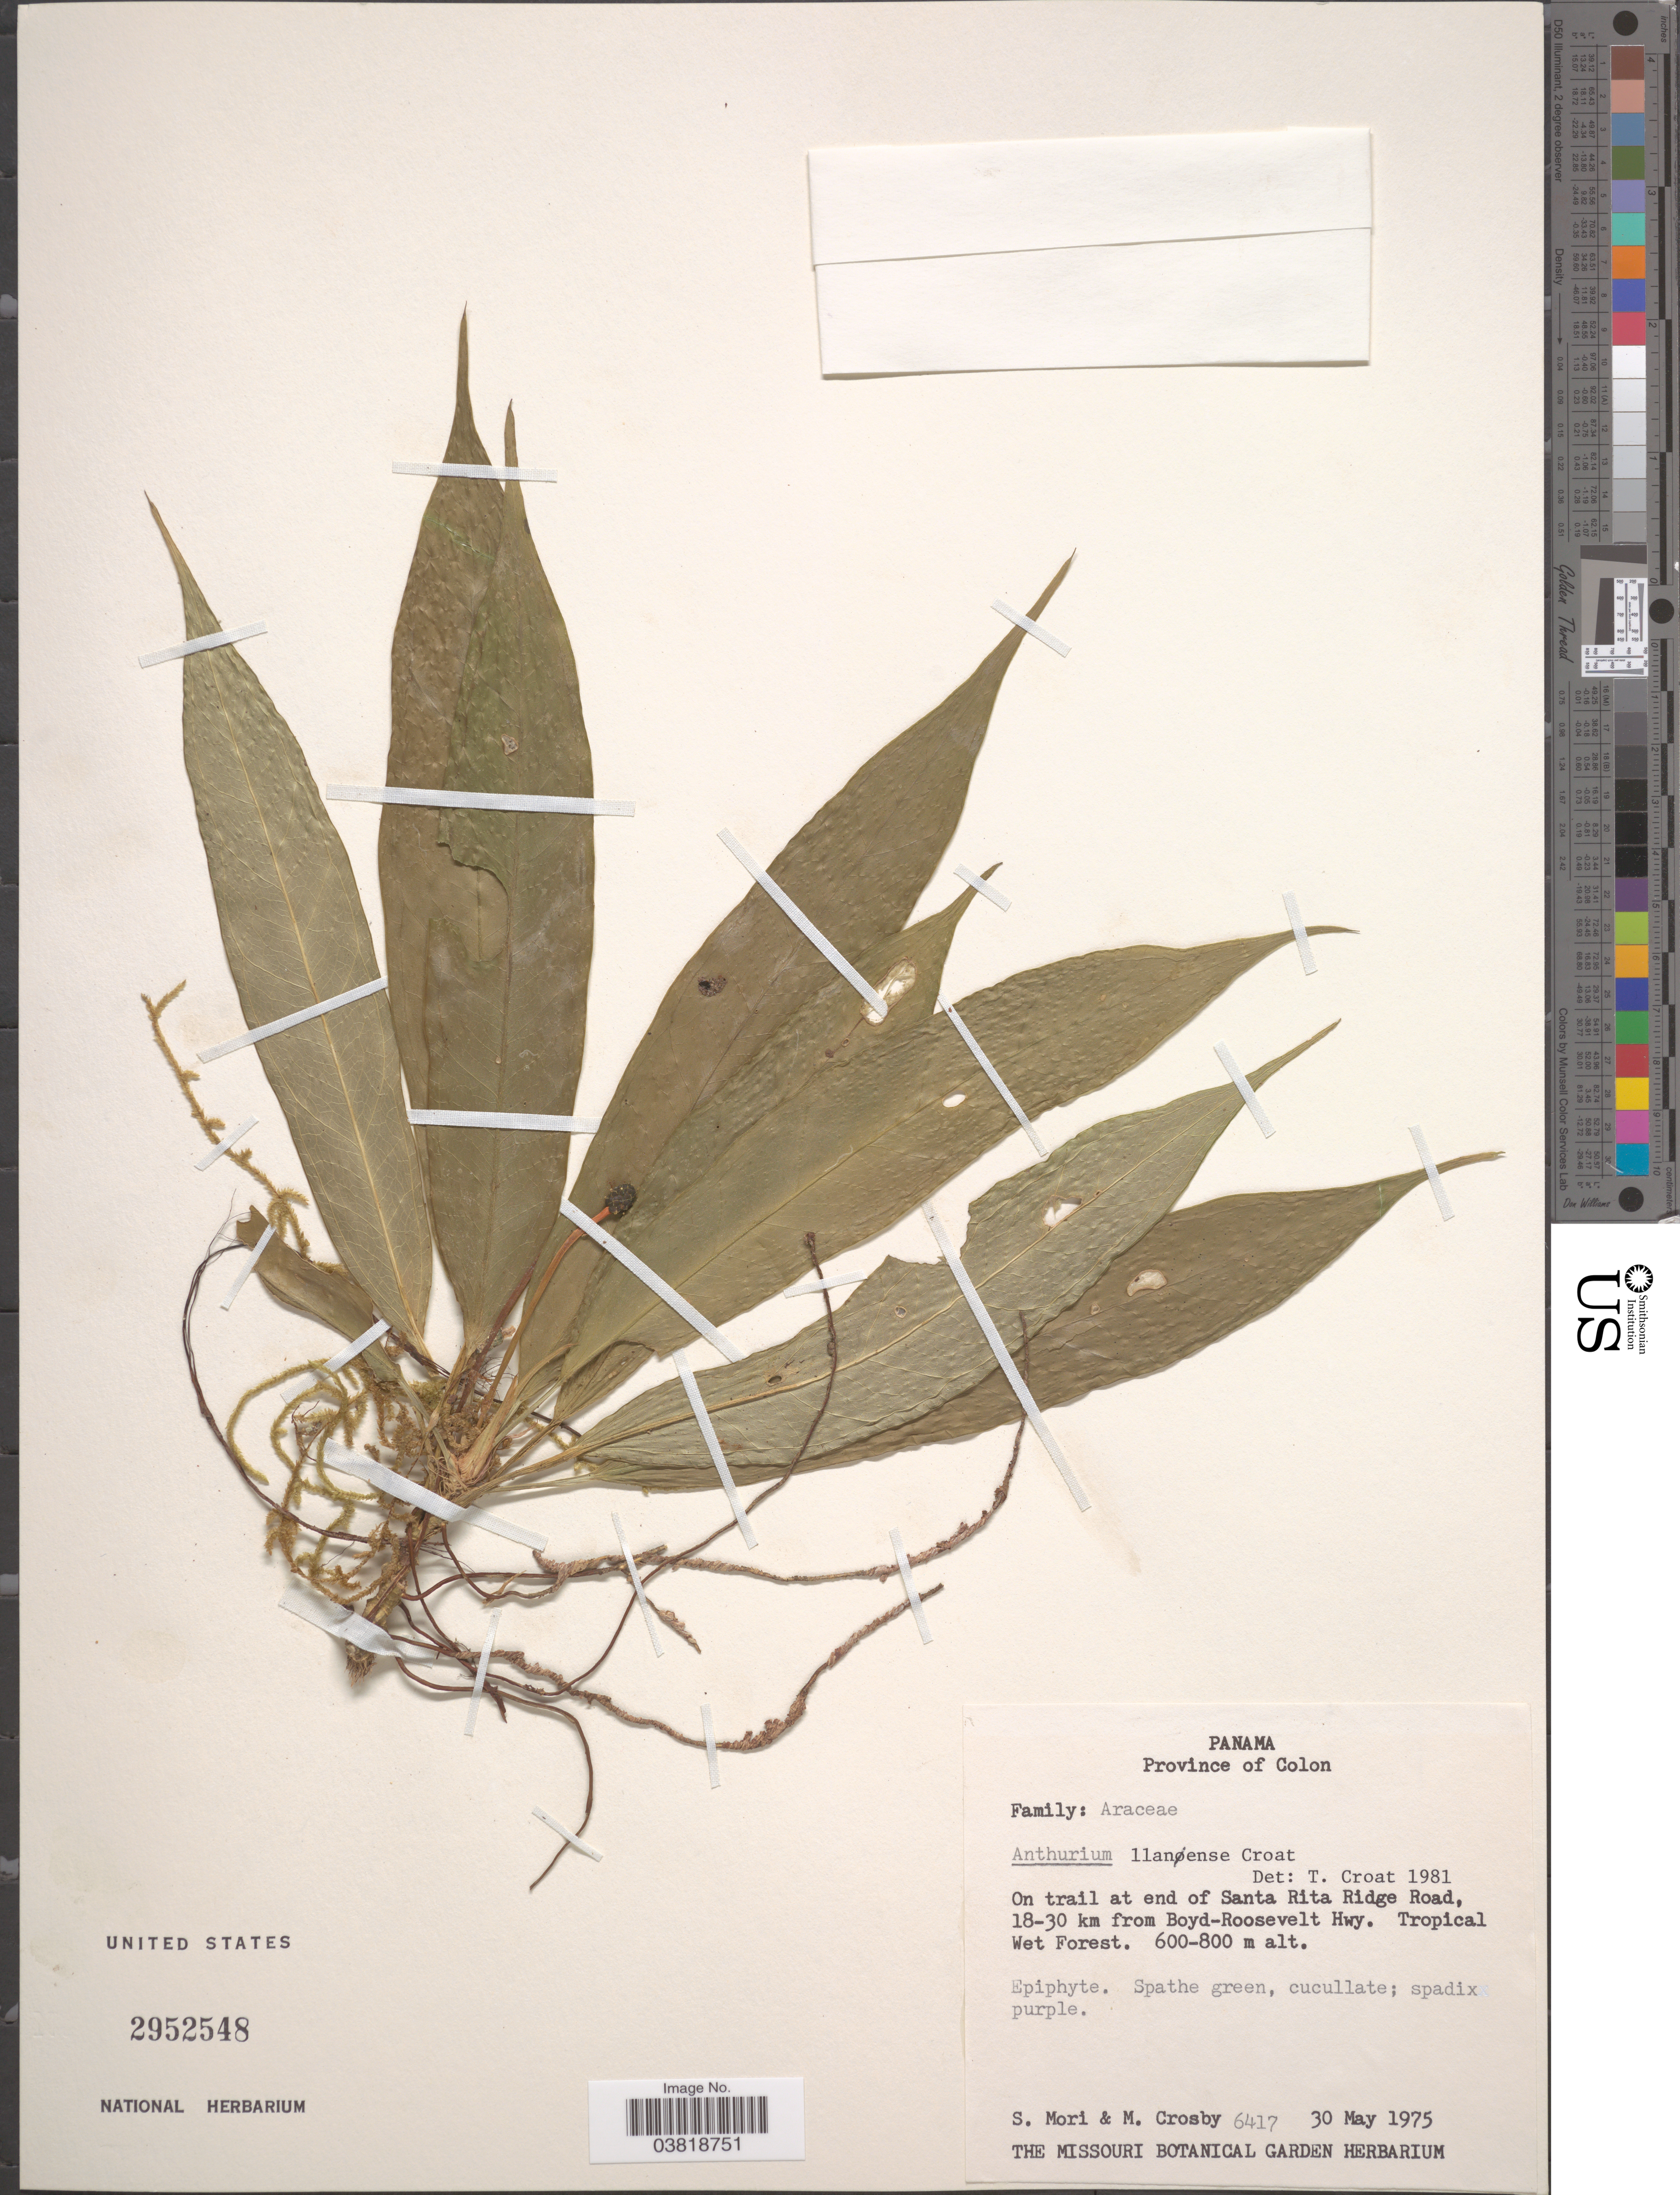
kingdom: Plantae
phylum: Tracheophyta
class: Liliopsida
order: Alismatales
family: Araceae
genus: Anthurium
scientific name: Anthurium llanense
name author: Croat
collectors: S. Mori & M. Crosby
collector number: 6417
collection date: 1975-05-30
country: Panama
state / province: Colón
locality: On trail at end of Santa Rita Ridge Road, 18-30 km from Boyd-Roosevelt Hwy. Tropical Wet Forest.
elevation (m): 600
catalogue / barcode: US 2952548